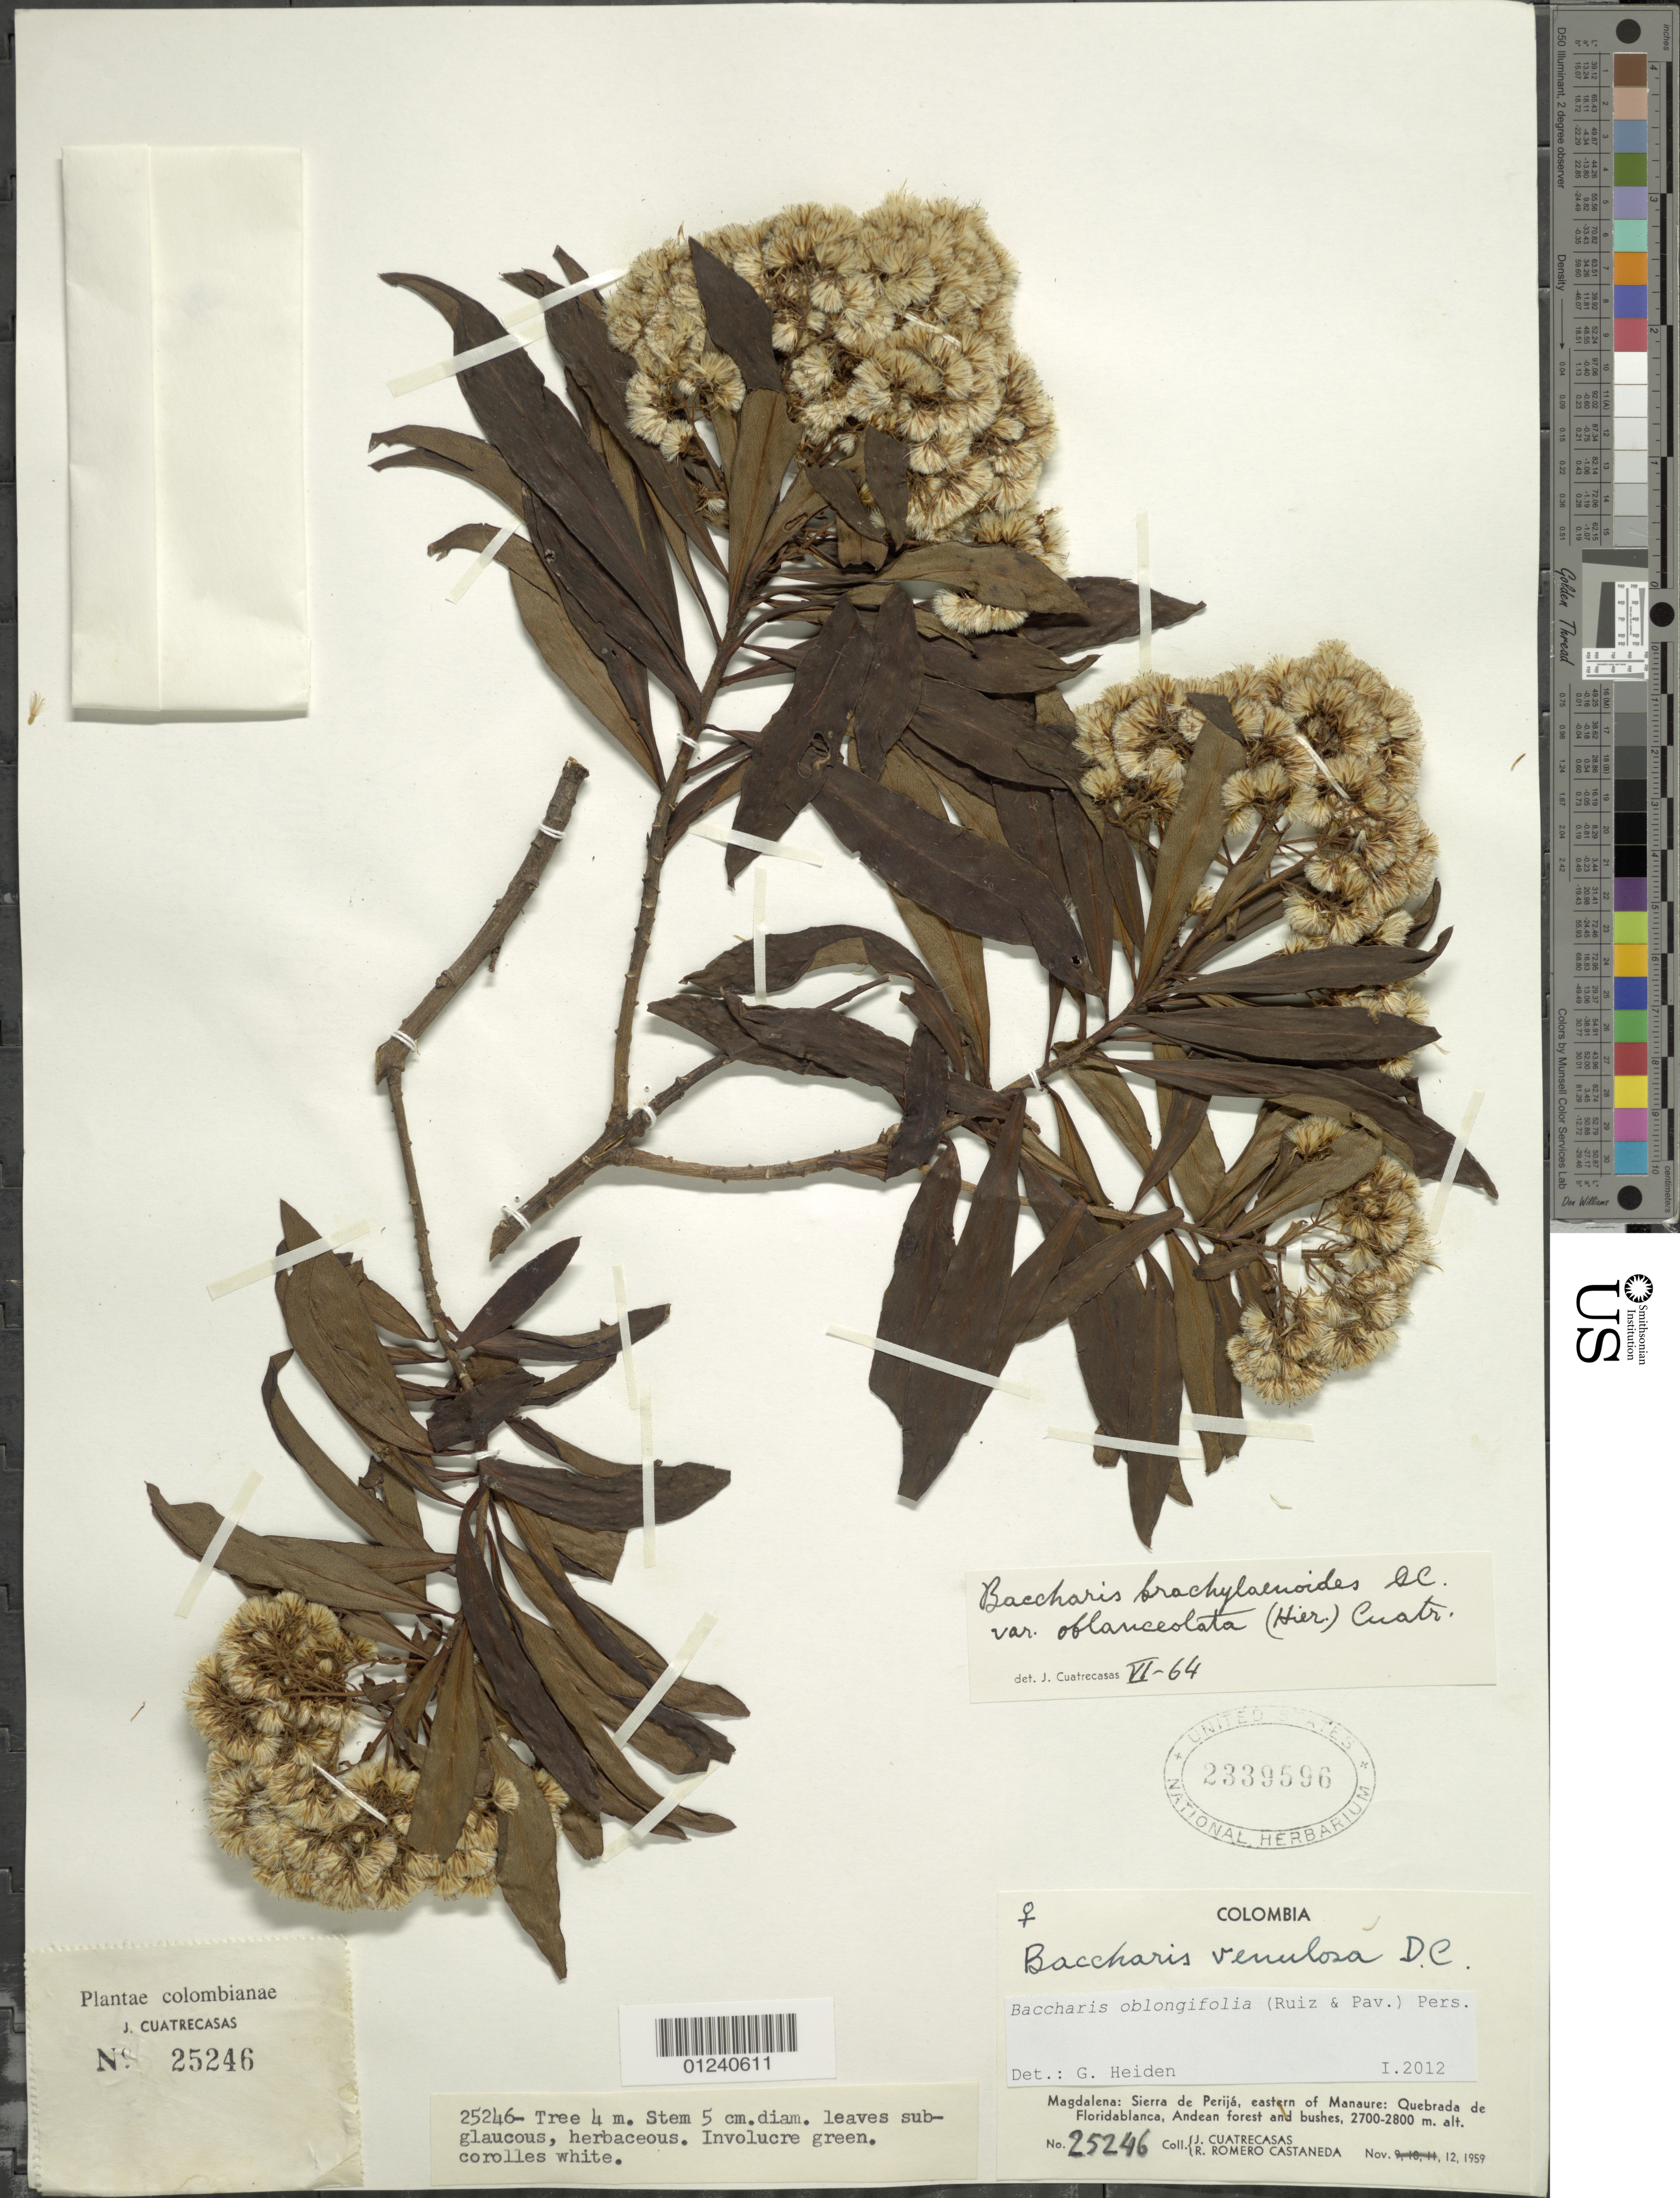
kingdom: Plantae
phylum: Tracheophyta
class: Magnoliopsida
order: Asterales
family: Asteraceae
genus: Baccharis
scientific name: Baccharis oblongifolia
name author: (Ruiz & Pav.) Pers.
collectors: J. Cuatrecasas & R. Romero Castañeda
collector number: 25246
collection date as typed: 12 Nov 1959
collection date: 1959-11-12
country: Colombia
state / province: Magdalena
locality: Sierra de Perija, E of Manaure. Quebrada de Floridablanca,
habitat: Andean forest and scrub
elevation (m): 2700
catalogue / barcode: US 2339596